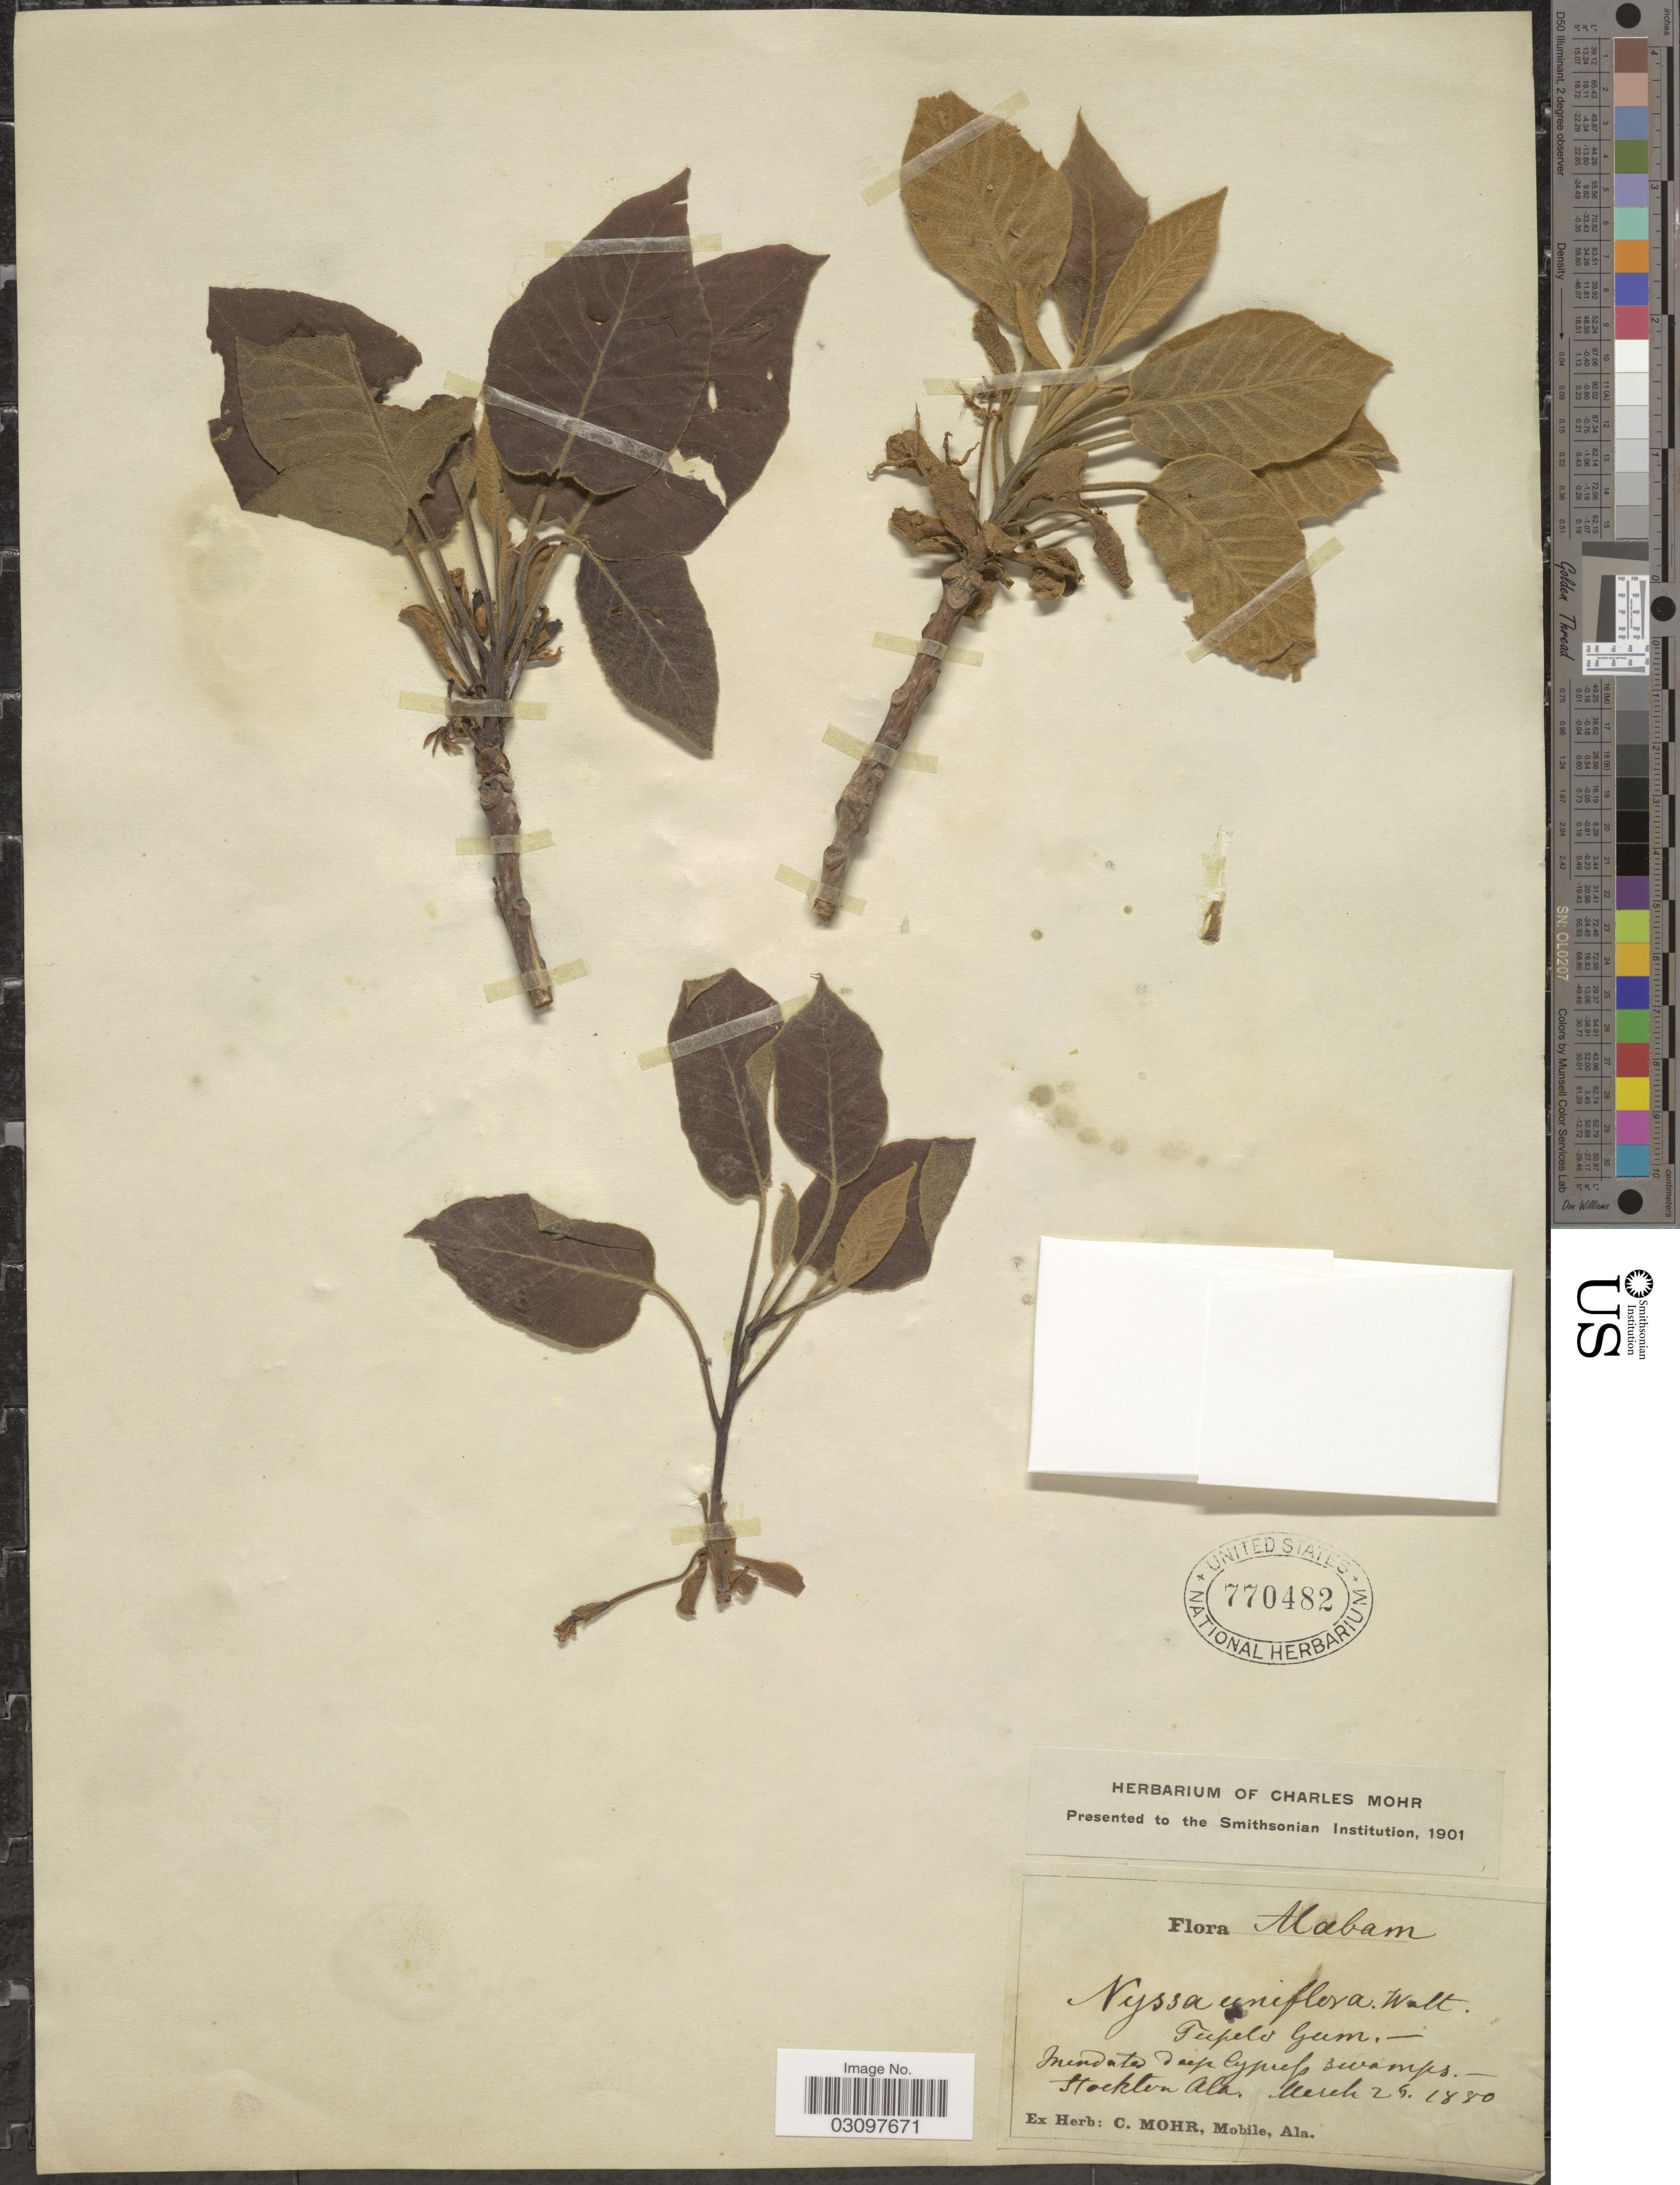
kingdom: Plantae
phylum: Tracheophyta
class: Magnoliopsida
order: Cornales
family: Nyssaceae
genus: Nyssa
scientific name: Nyssa aquatica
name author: L.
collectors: ex herb. C. Mohr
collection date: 1880-03-25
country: United States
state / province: Alabama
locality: Alabam. Stockton.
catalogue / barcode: US 770482